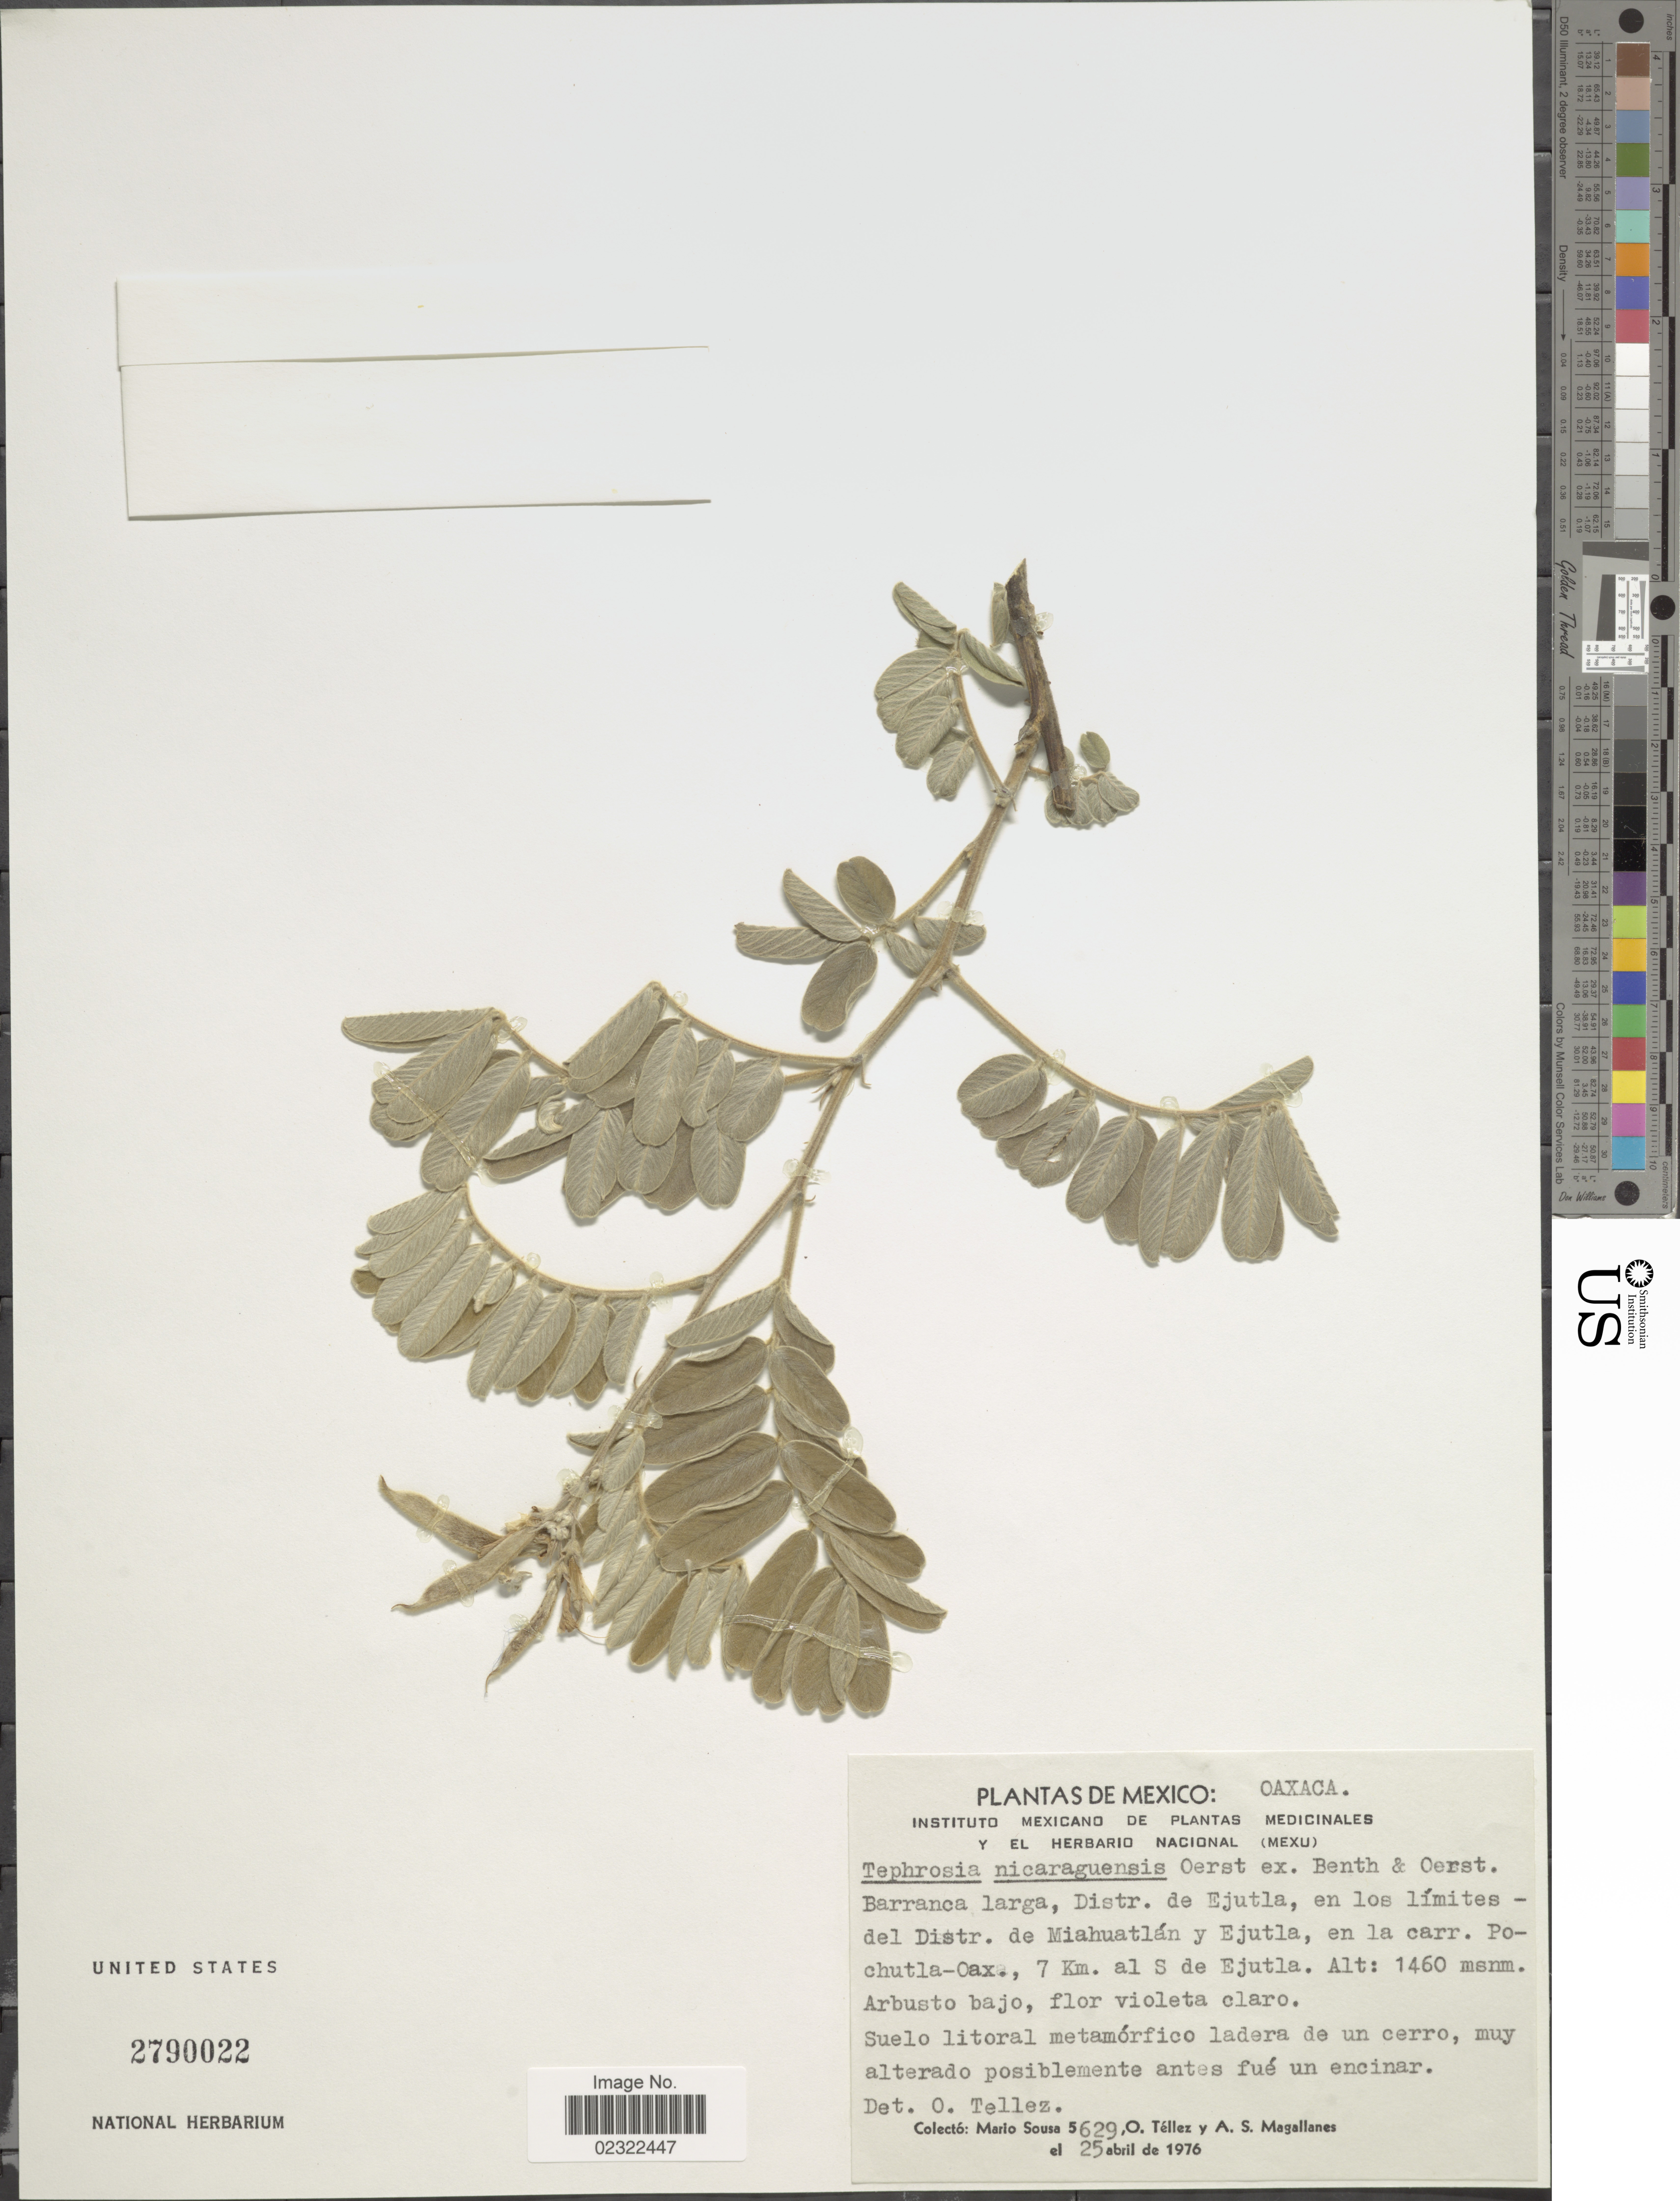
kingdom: Plantae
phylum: Tracheophyta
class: Magnoliopsida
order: Fabales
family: Fabaceae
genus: Tephrosia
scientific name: Tephrosia nicaraguensis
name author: Oerst.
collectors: M. Sousa S., O. Tellez & A. Magallanes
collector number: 5629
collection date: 1976-04-25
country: Mexico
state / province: Oaxaca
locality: Mexico, Oaxaca, Barranca largam distr. de Ejutla, en los limites - del Distr. de Miahuatlan y Ejutla, en la carr. Pochutla-Oax., 7 km. al S de Ejustla.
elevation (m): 1460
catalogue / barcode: US 2790022